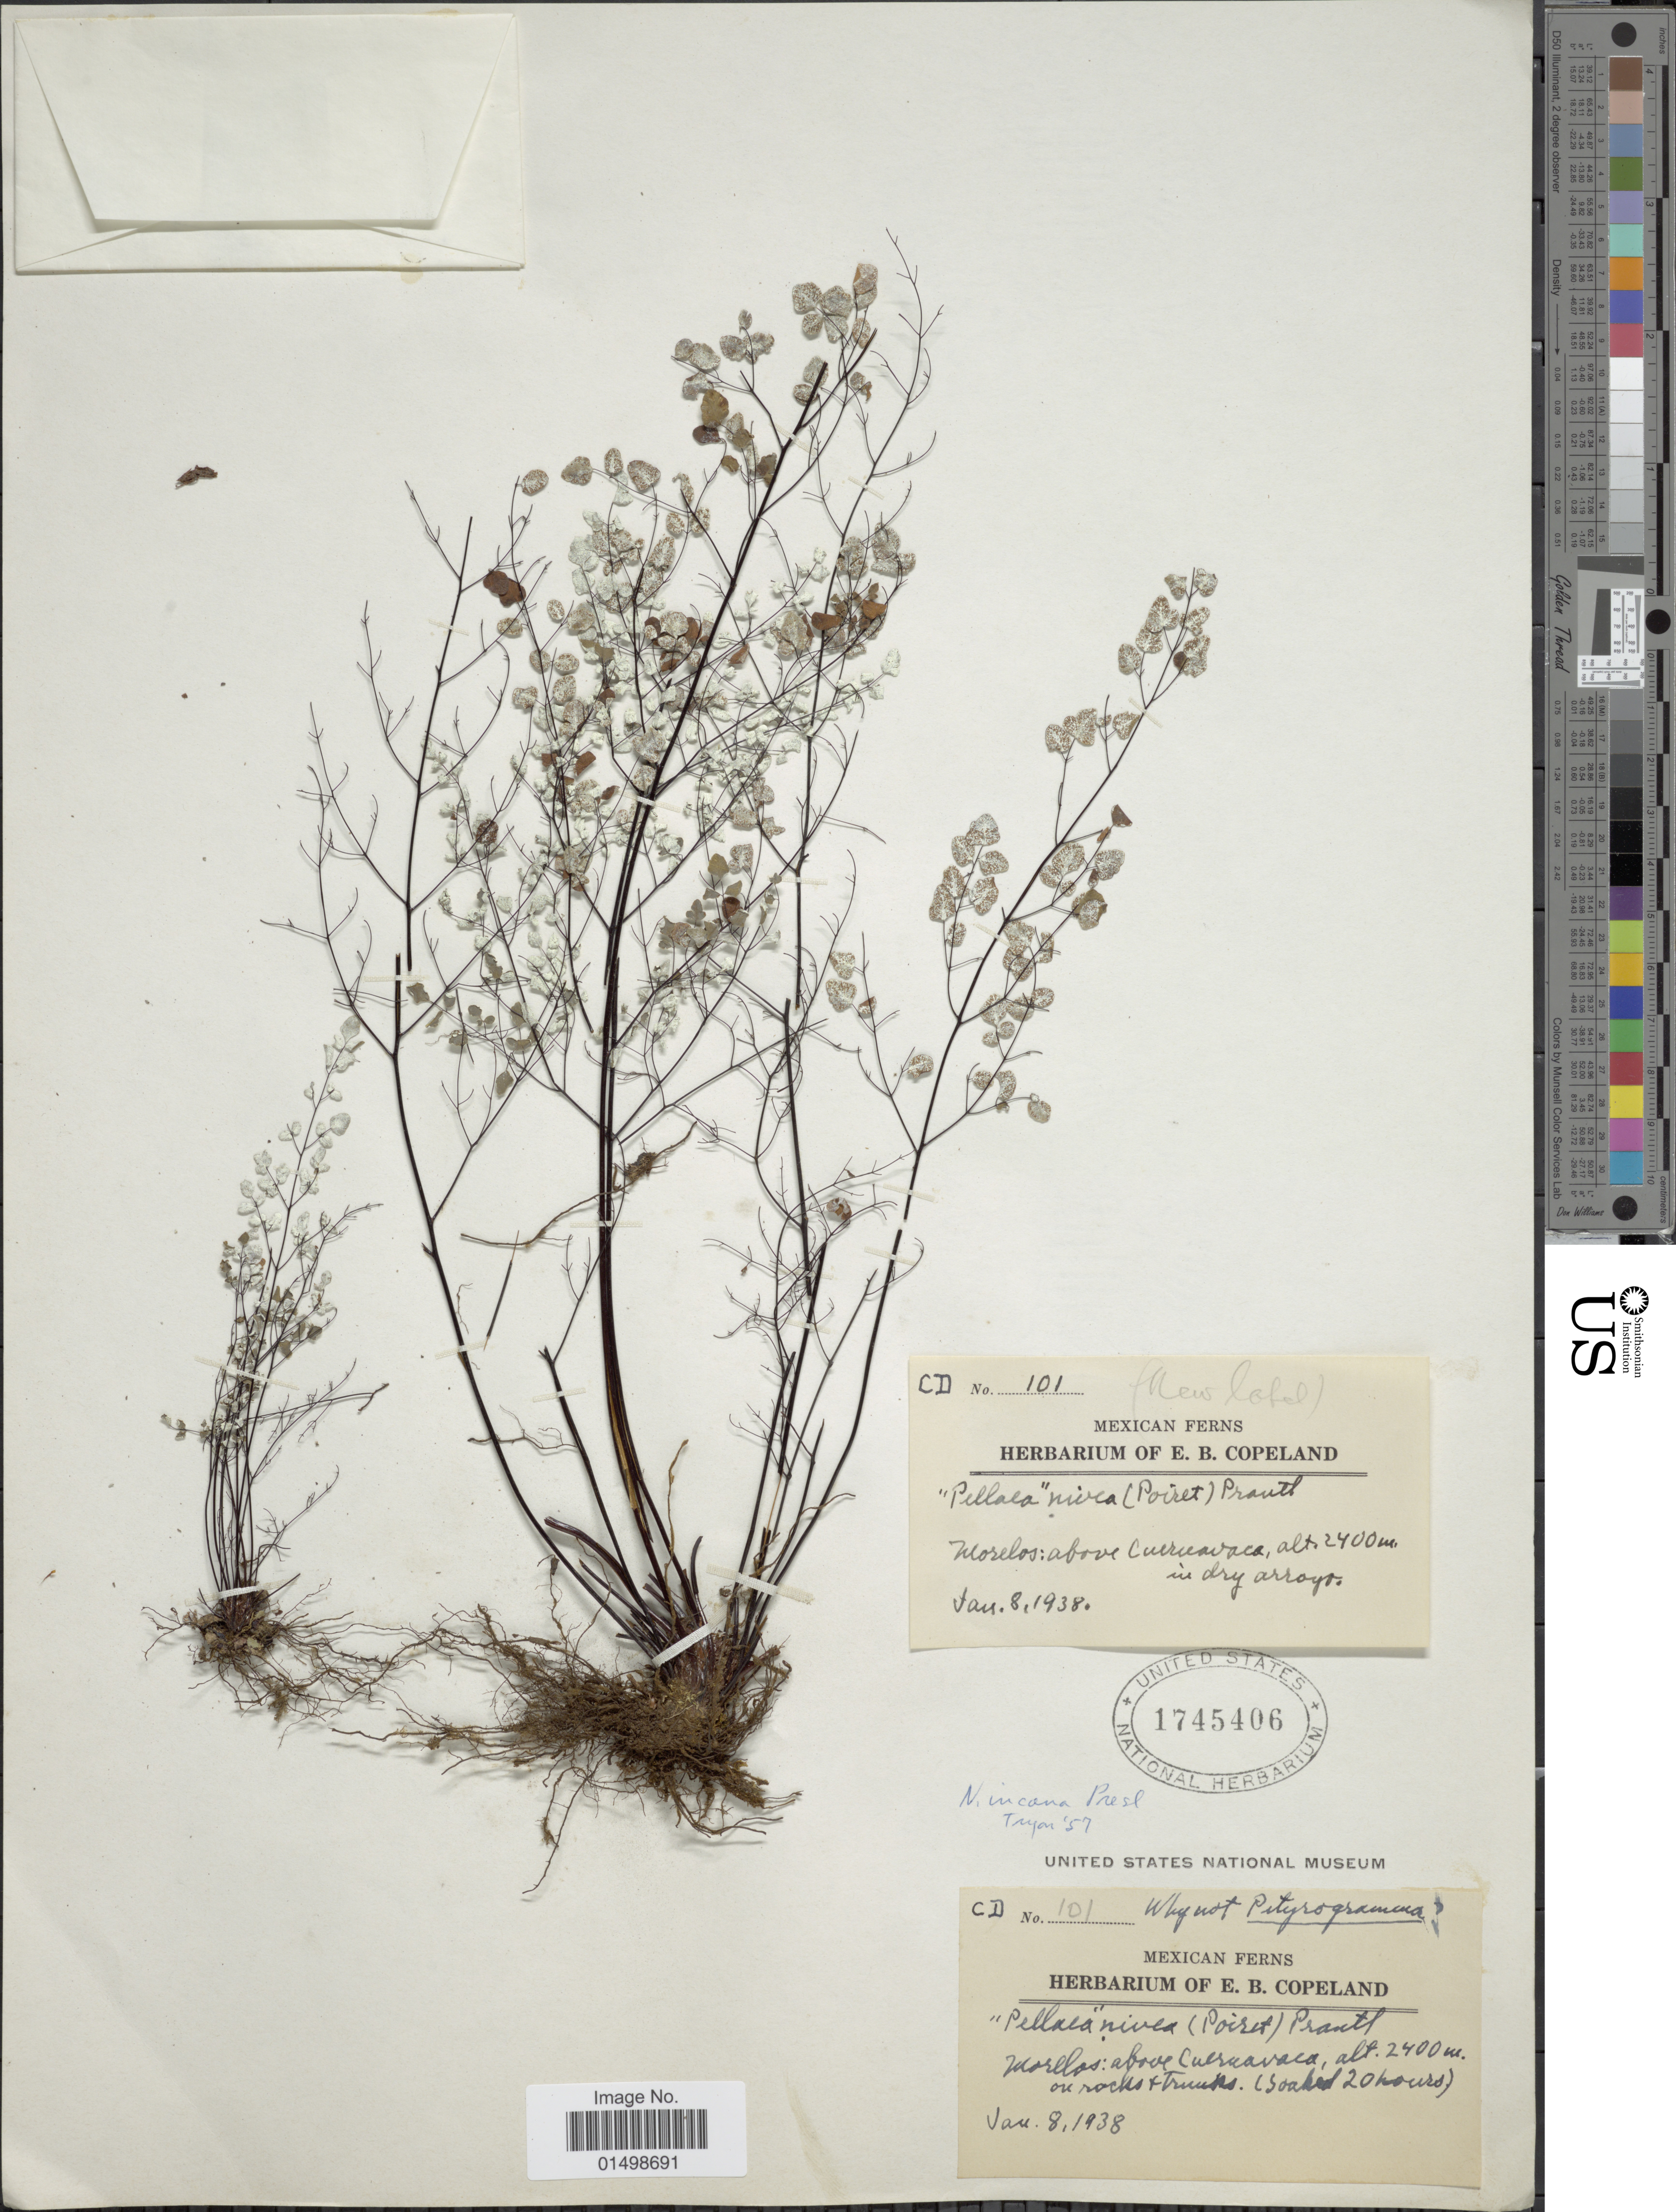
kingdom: Plantae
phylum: Tracheophyta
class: Polypodiopsida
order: Polypodiales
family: Pteridaceae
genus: Cheilanthes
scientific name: Cheilanthes incana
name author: (C. Presl) Mickel & Beitel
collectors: ex herb. E. B. Copeland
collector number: CD 101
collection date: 1938-08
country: Mexico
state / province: Morelos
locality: Above Cueruavaca, on rocks + trunks, in dry arroyo.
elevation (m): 2400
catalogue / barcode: US 1745406